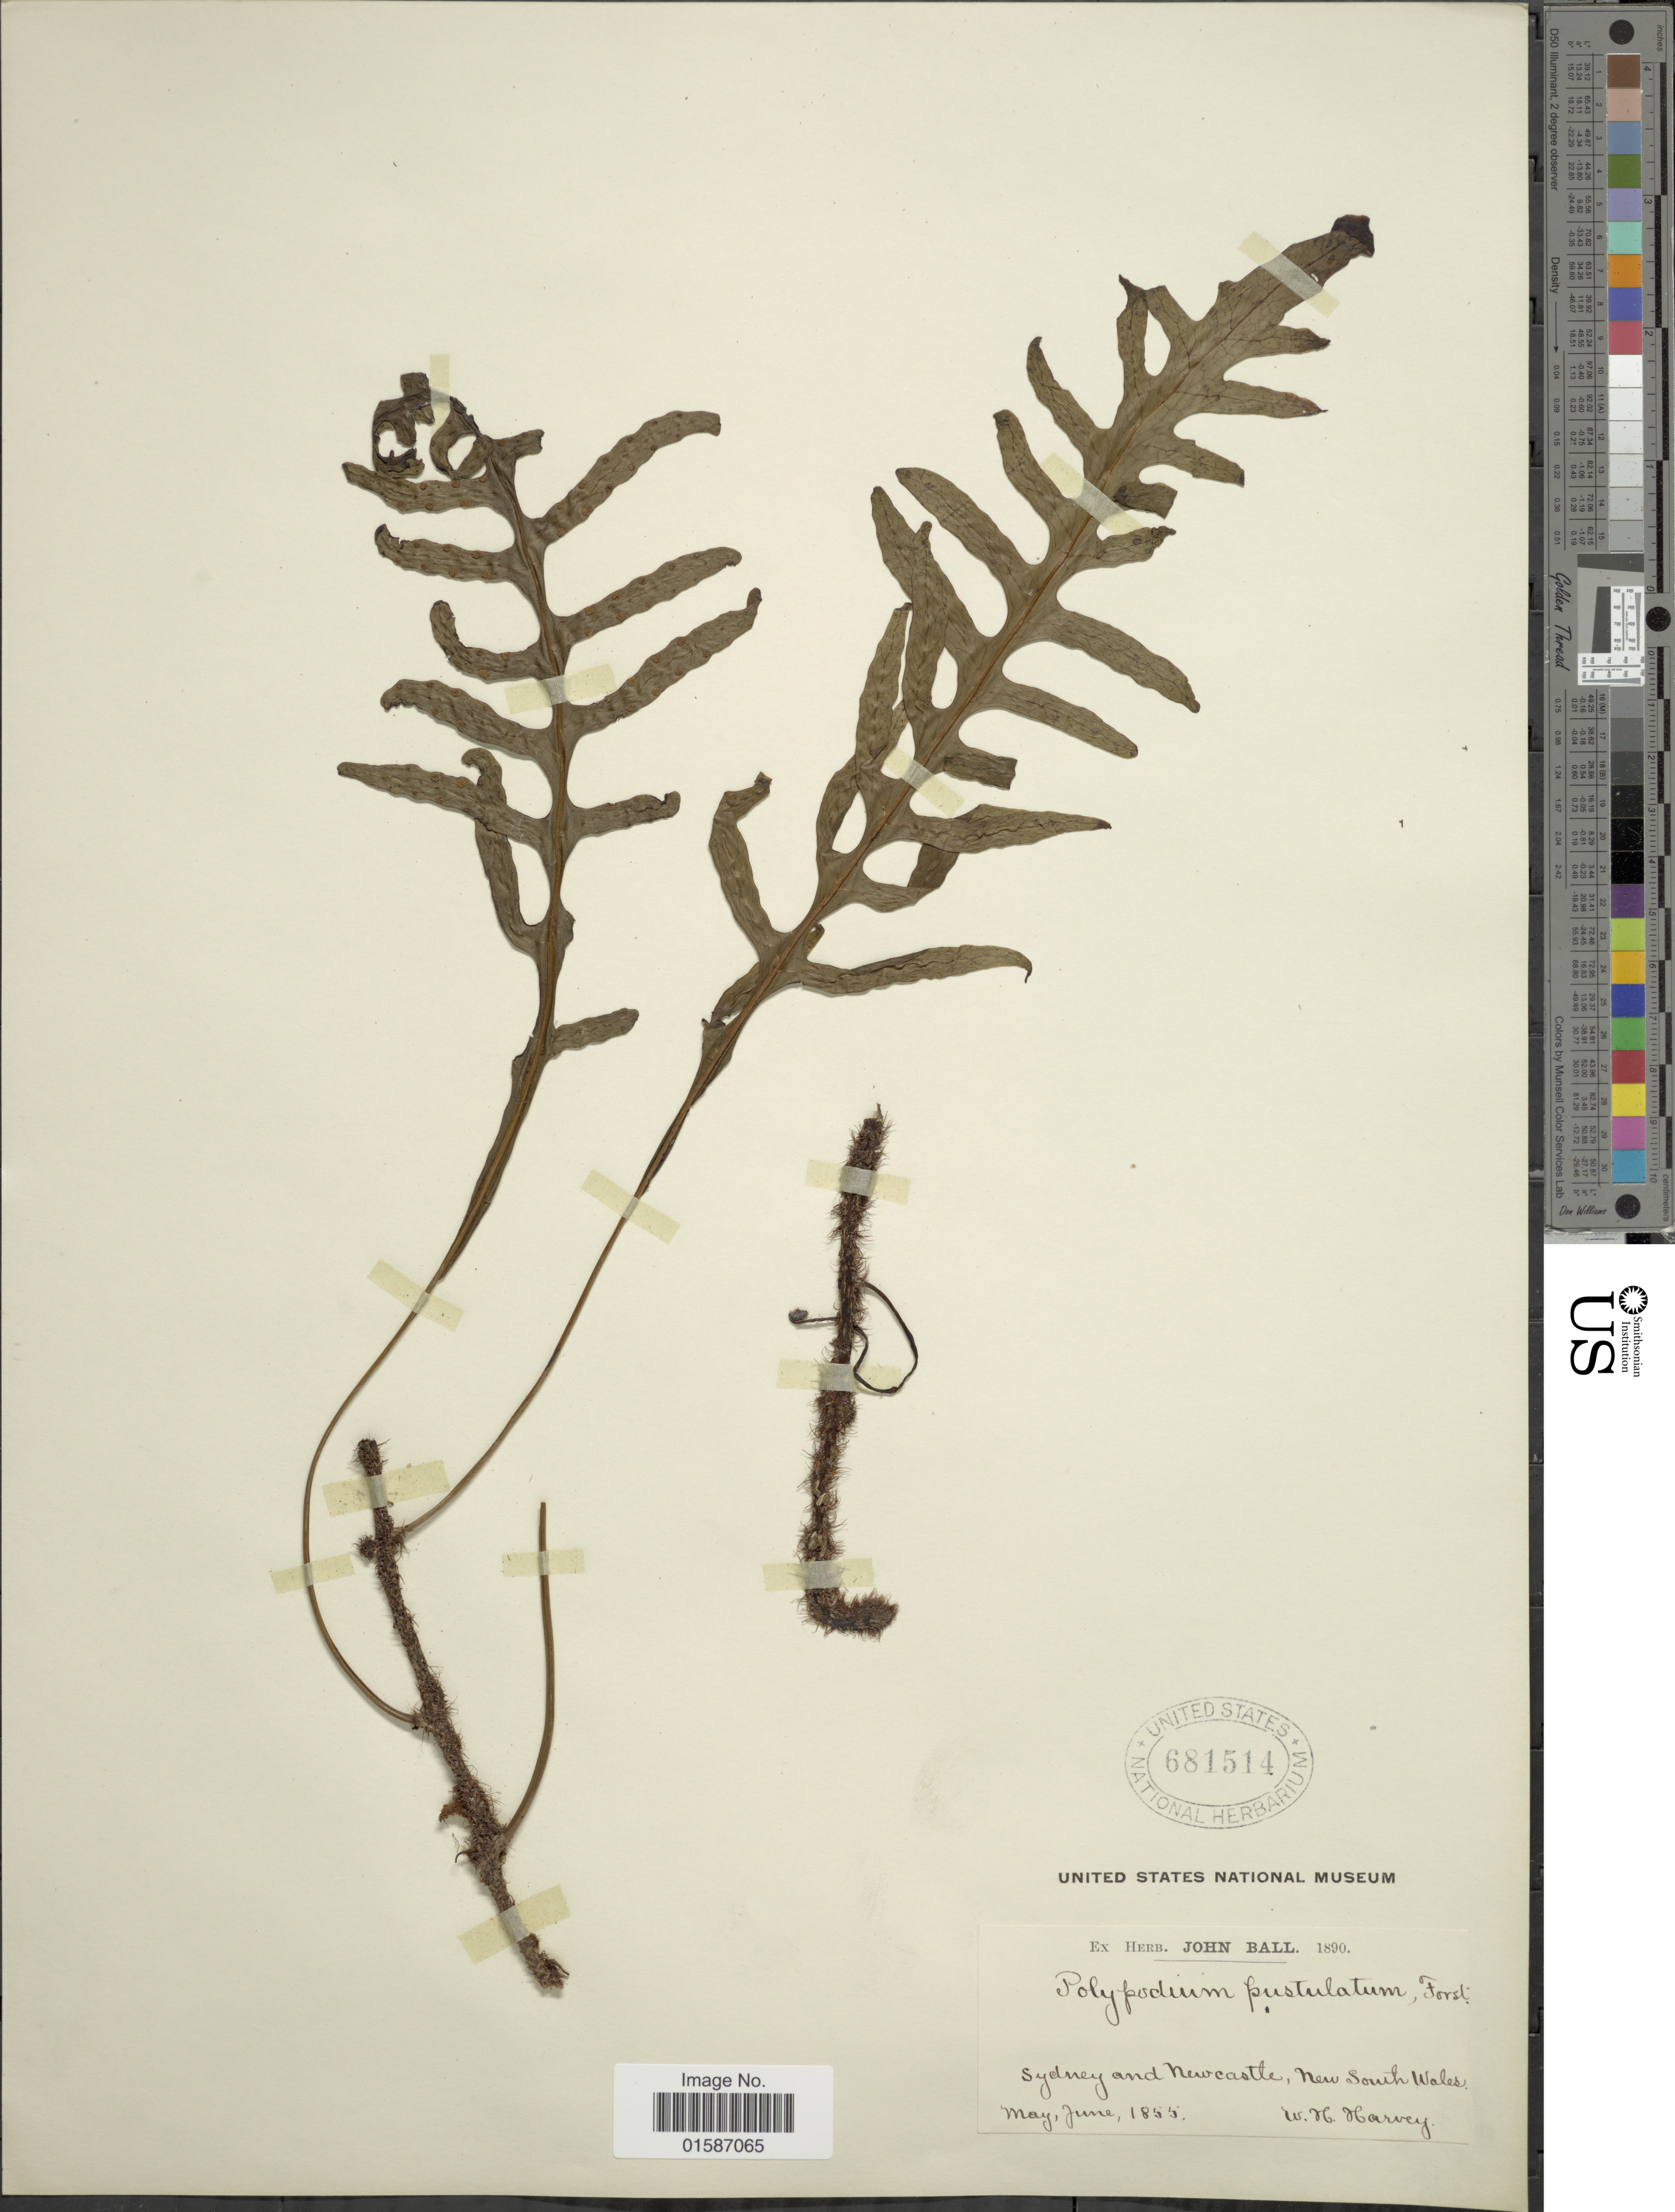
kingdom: Plantae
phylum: Tracheophyta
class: Polypodiopsida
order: Polypodiales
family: Polypodiaceae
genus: Microsorum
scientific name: Microsorum scandens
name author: Tindale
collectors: W. Harvey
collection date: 1855-05/1855-06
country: Australia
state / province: New South Wales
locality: Sydney and Newcastle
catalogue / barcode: US 681514